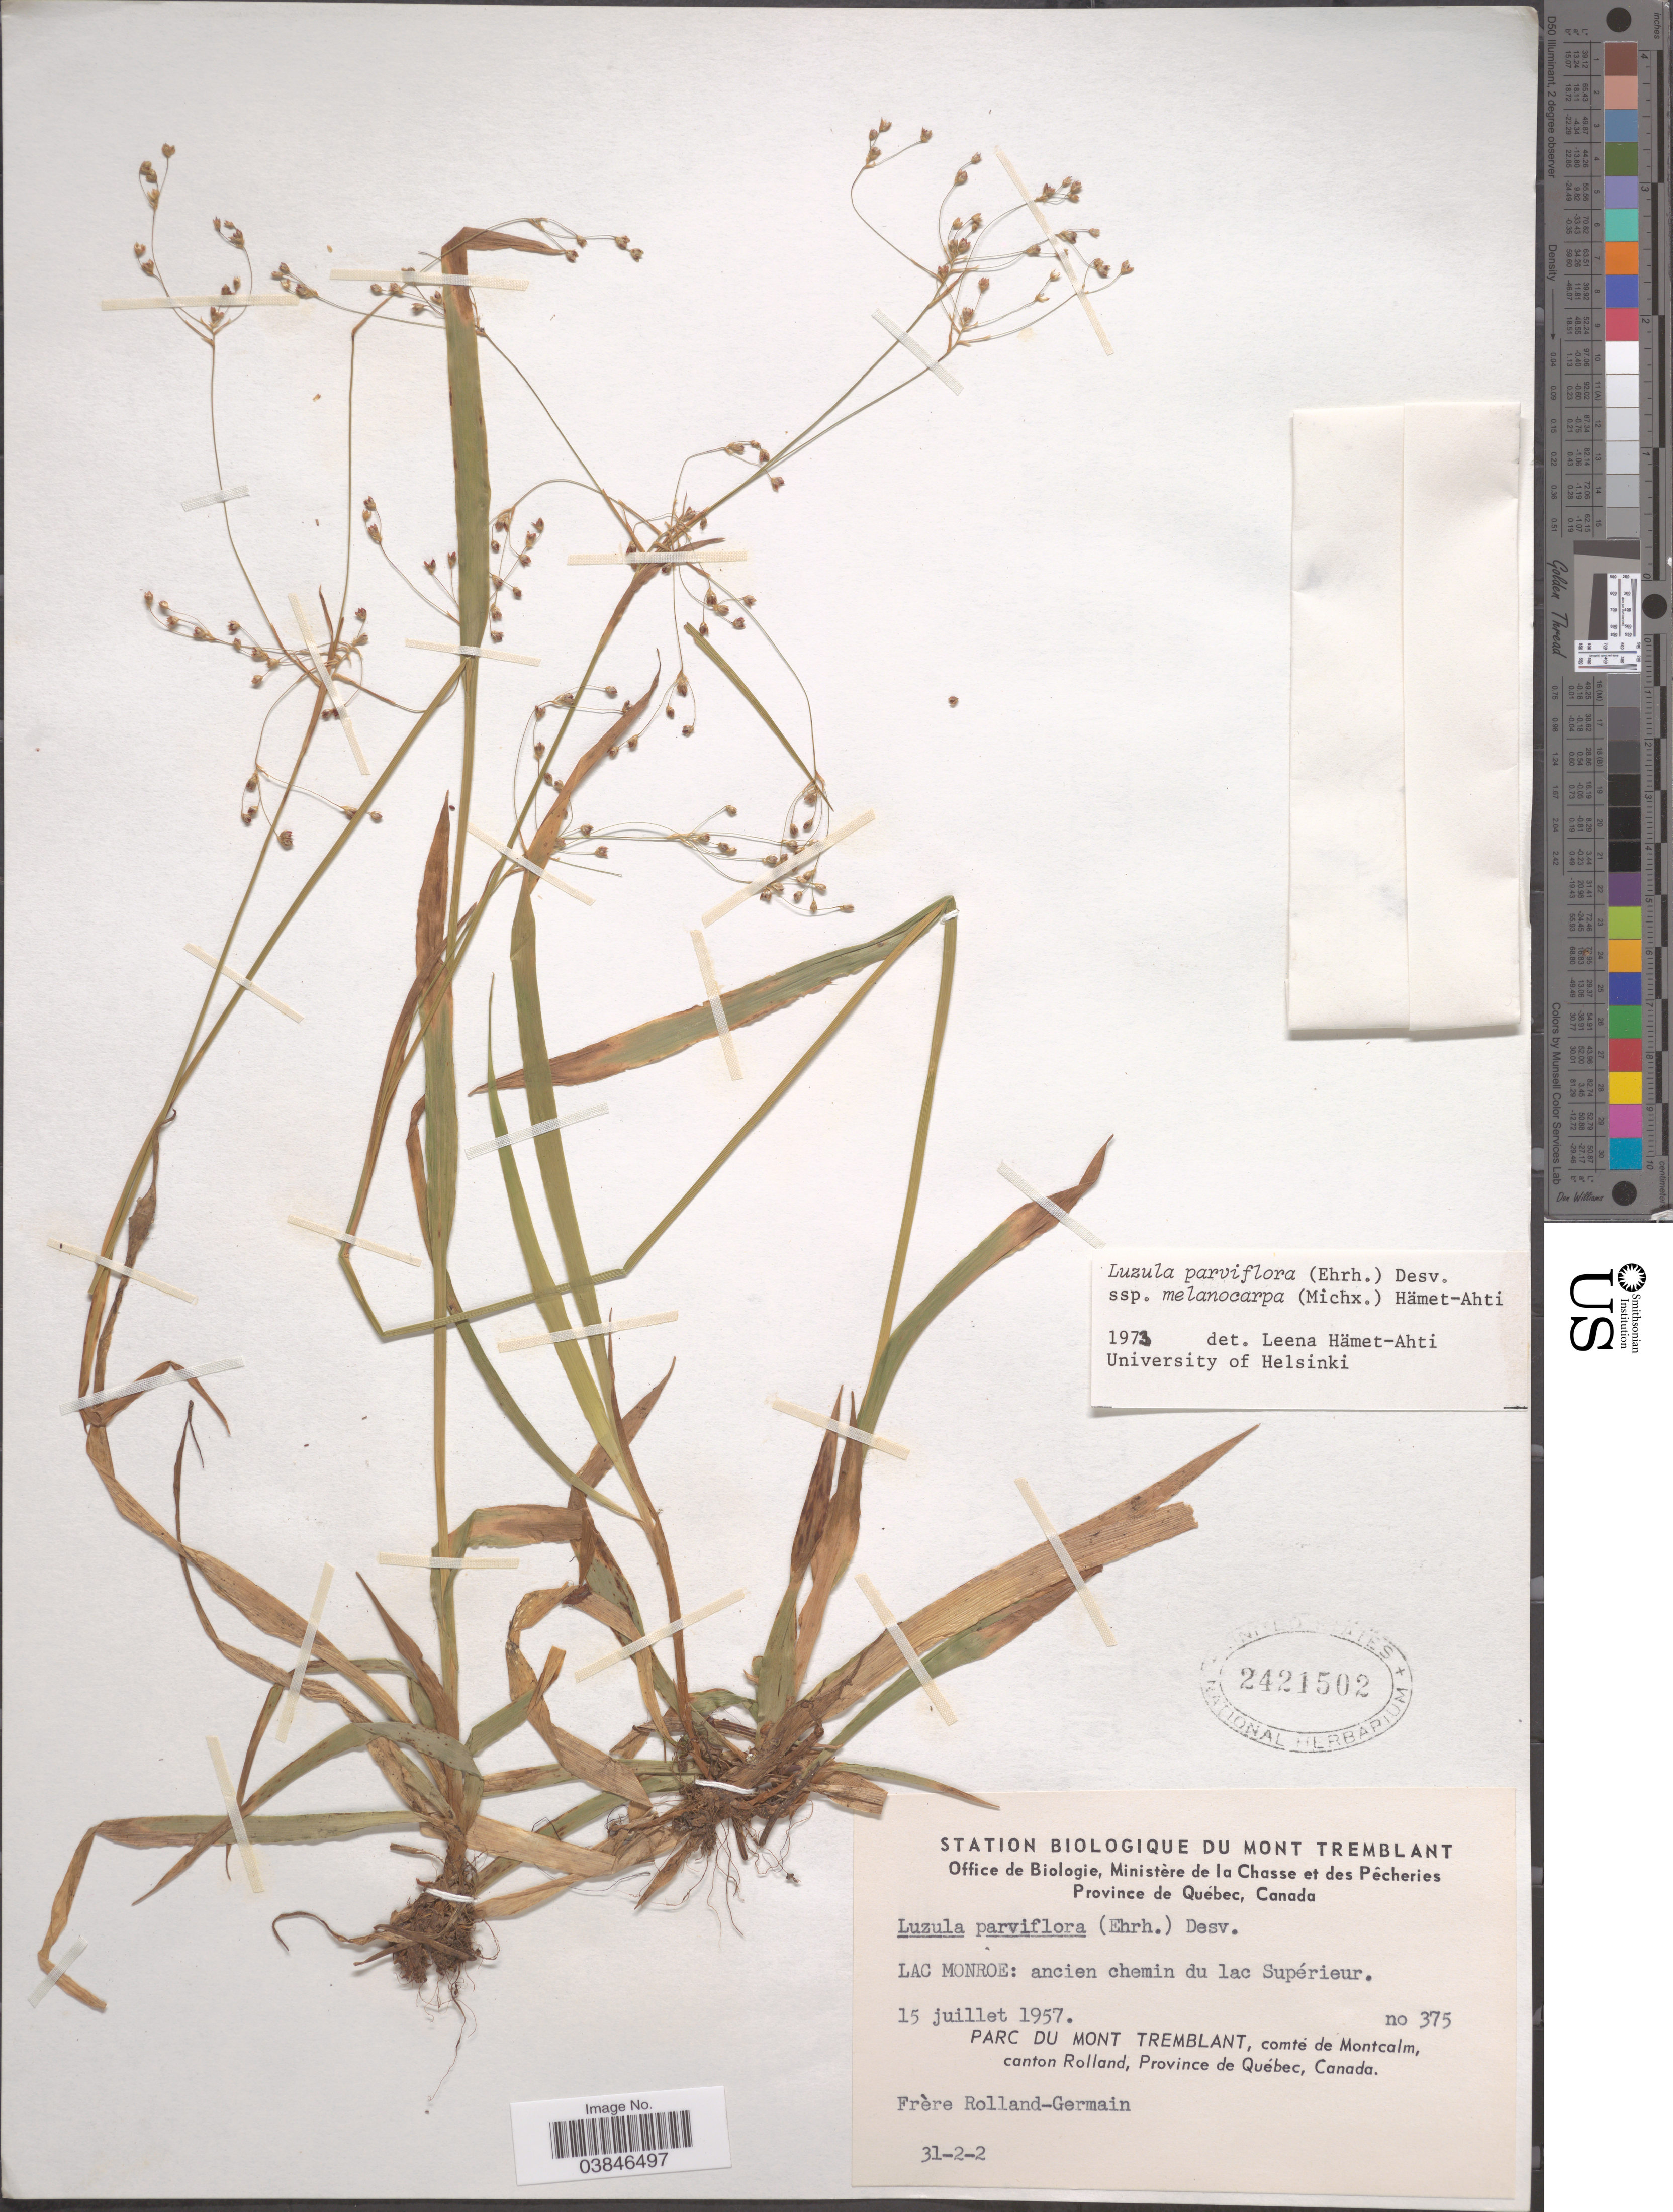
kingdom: Plantae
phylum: Tracheophyta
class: Liliopsida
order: Poales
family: Juncaceae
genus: Luzula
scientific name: Luzula parviflora subsp. melanocarpa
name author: Desv.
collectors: Rolland-Germain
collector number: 375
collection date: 1957-07-15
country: Canada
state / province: Quebec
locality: Lac Monroe: ancien chemin du lac Supérieur. Parc Du Mont Tremblant, comté de Montcalm, canton Rolland.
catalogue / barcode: US 2421502